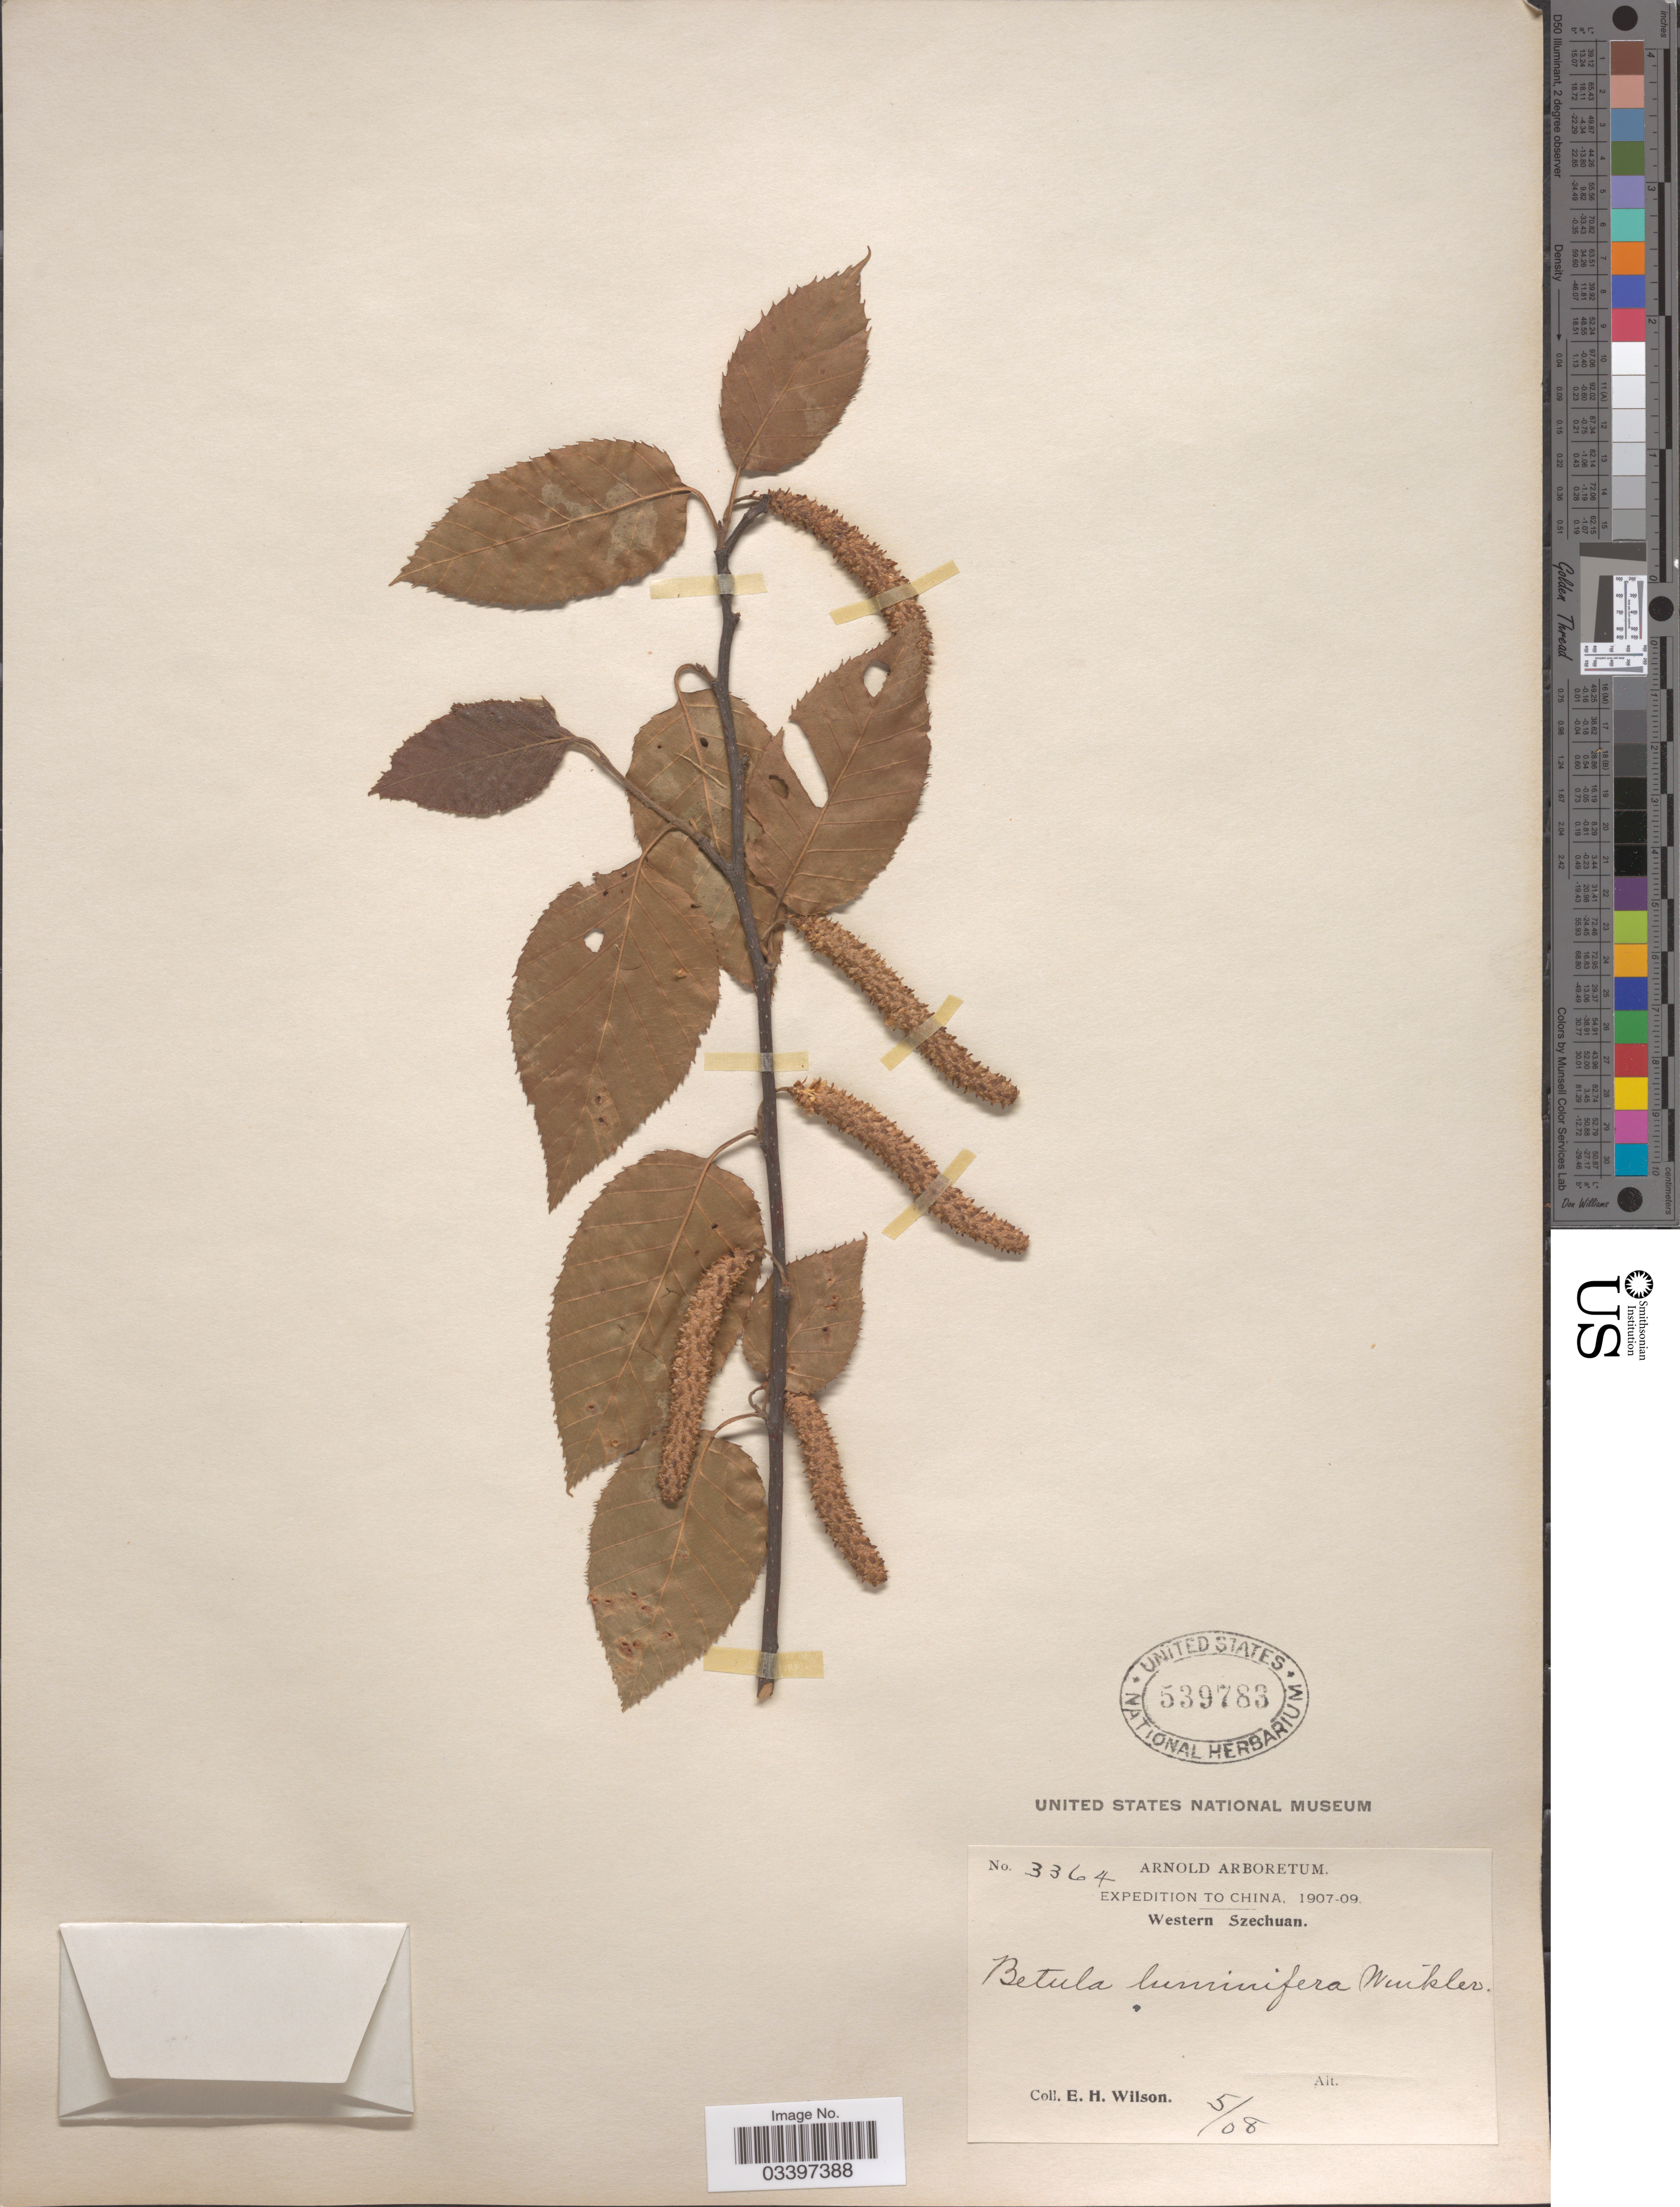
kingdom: Plantae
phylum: Tracheophyta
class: Magnoliopsida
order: Fagales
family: Betulaceae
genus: Betula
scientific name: Betula luminifera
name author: H.J.P. Winkl.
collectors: E. Wilson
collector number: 3364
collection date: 1908-05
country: China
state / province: Sichuan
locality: Western Szechuan.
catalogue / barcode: US 539783